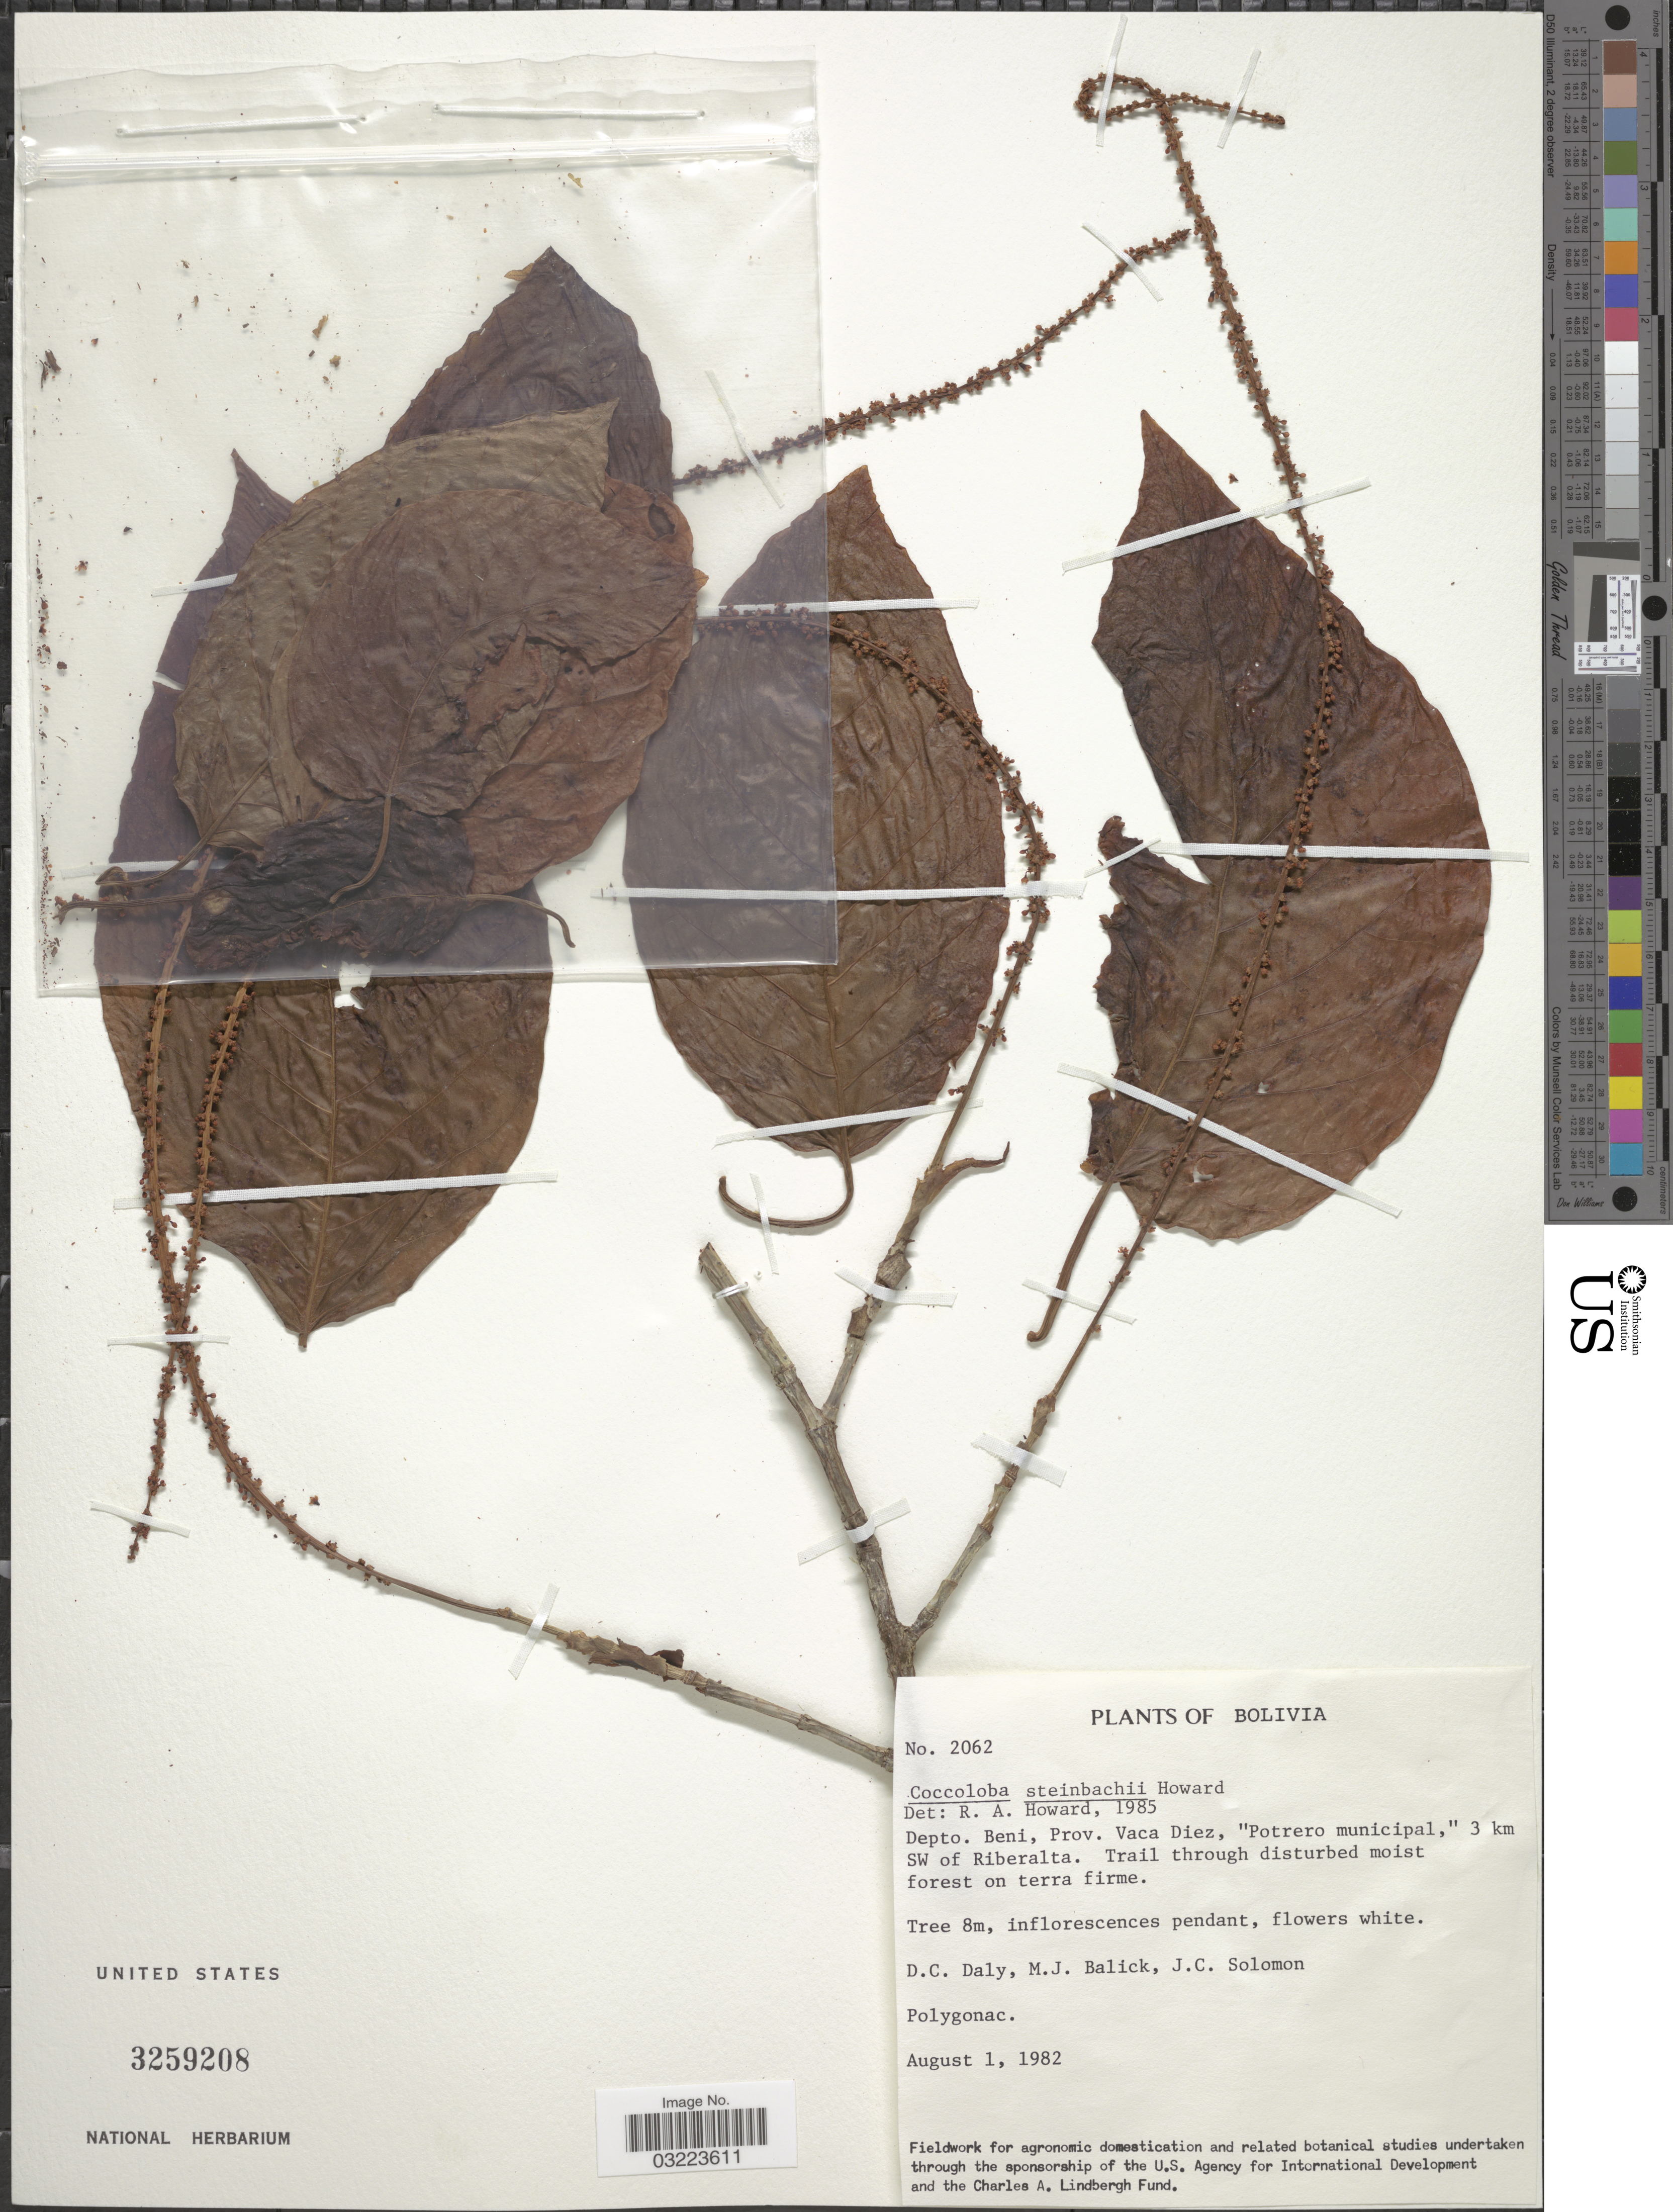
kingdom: Plantae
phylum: Tracheophyta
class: Magnoliopsida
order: Caryophyllales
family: Polygonaceae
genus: Coccoloba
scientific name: Coccoloba steinbachii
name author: R.A. Howard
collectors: D. C. Daly, M. J. Balick & J. C. Solomon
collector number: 2062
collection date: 1982-08-01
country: Bolivia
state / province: Beni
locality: Depto. Beni, Prov. Vaca Diez, "Potrero municipal," 3 km SW of Riberalta.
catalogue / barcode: US 3259208